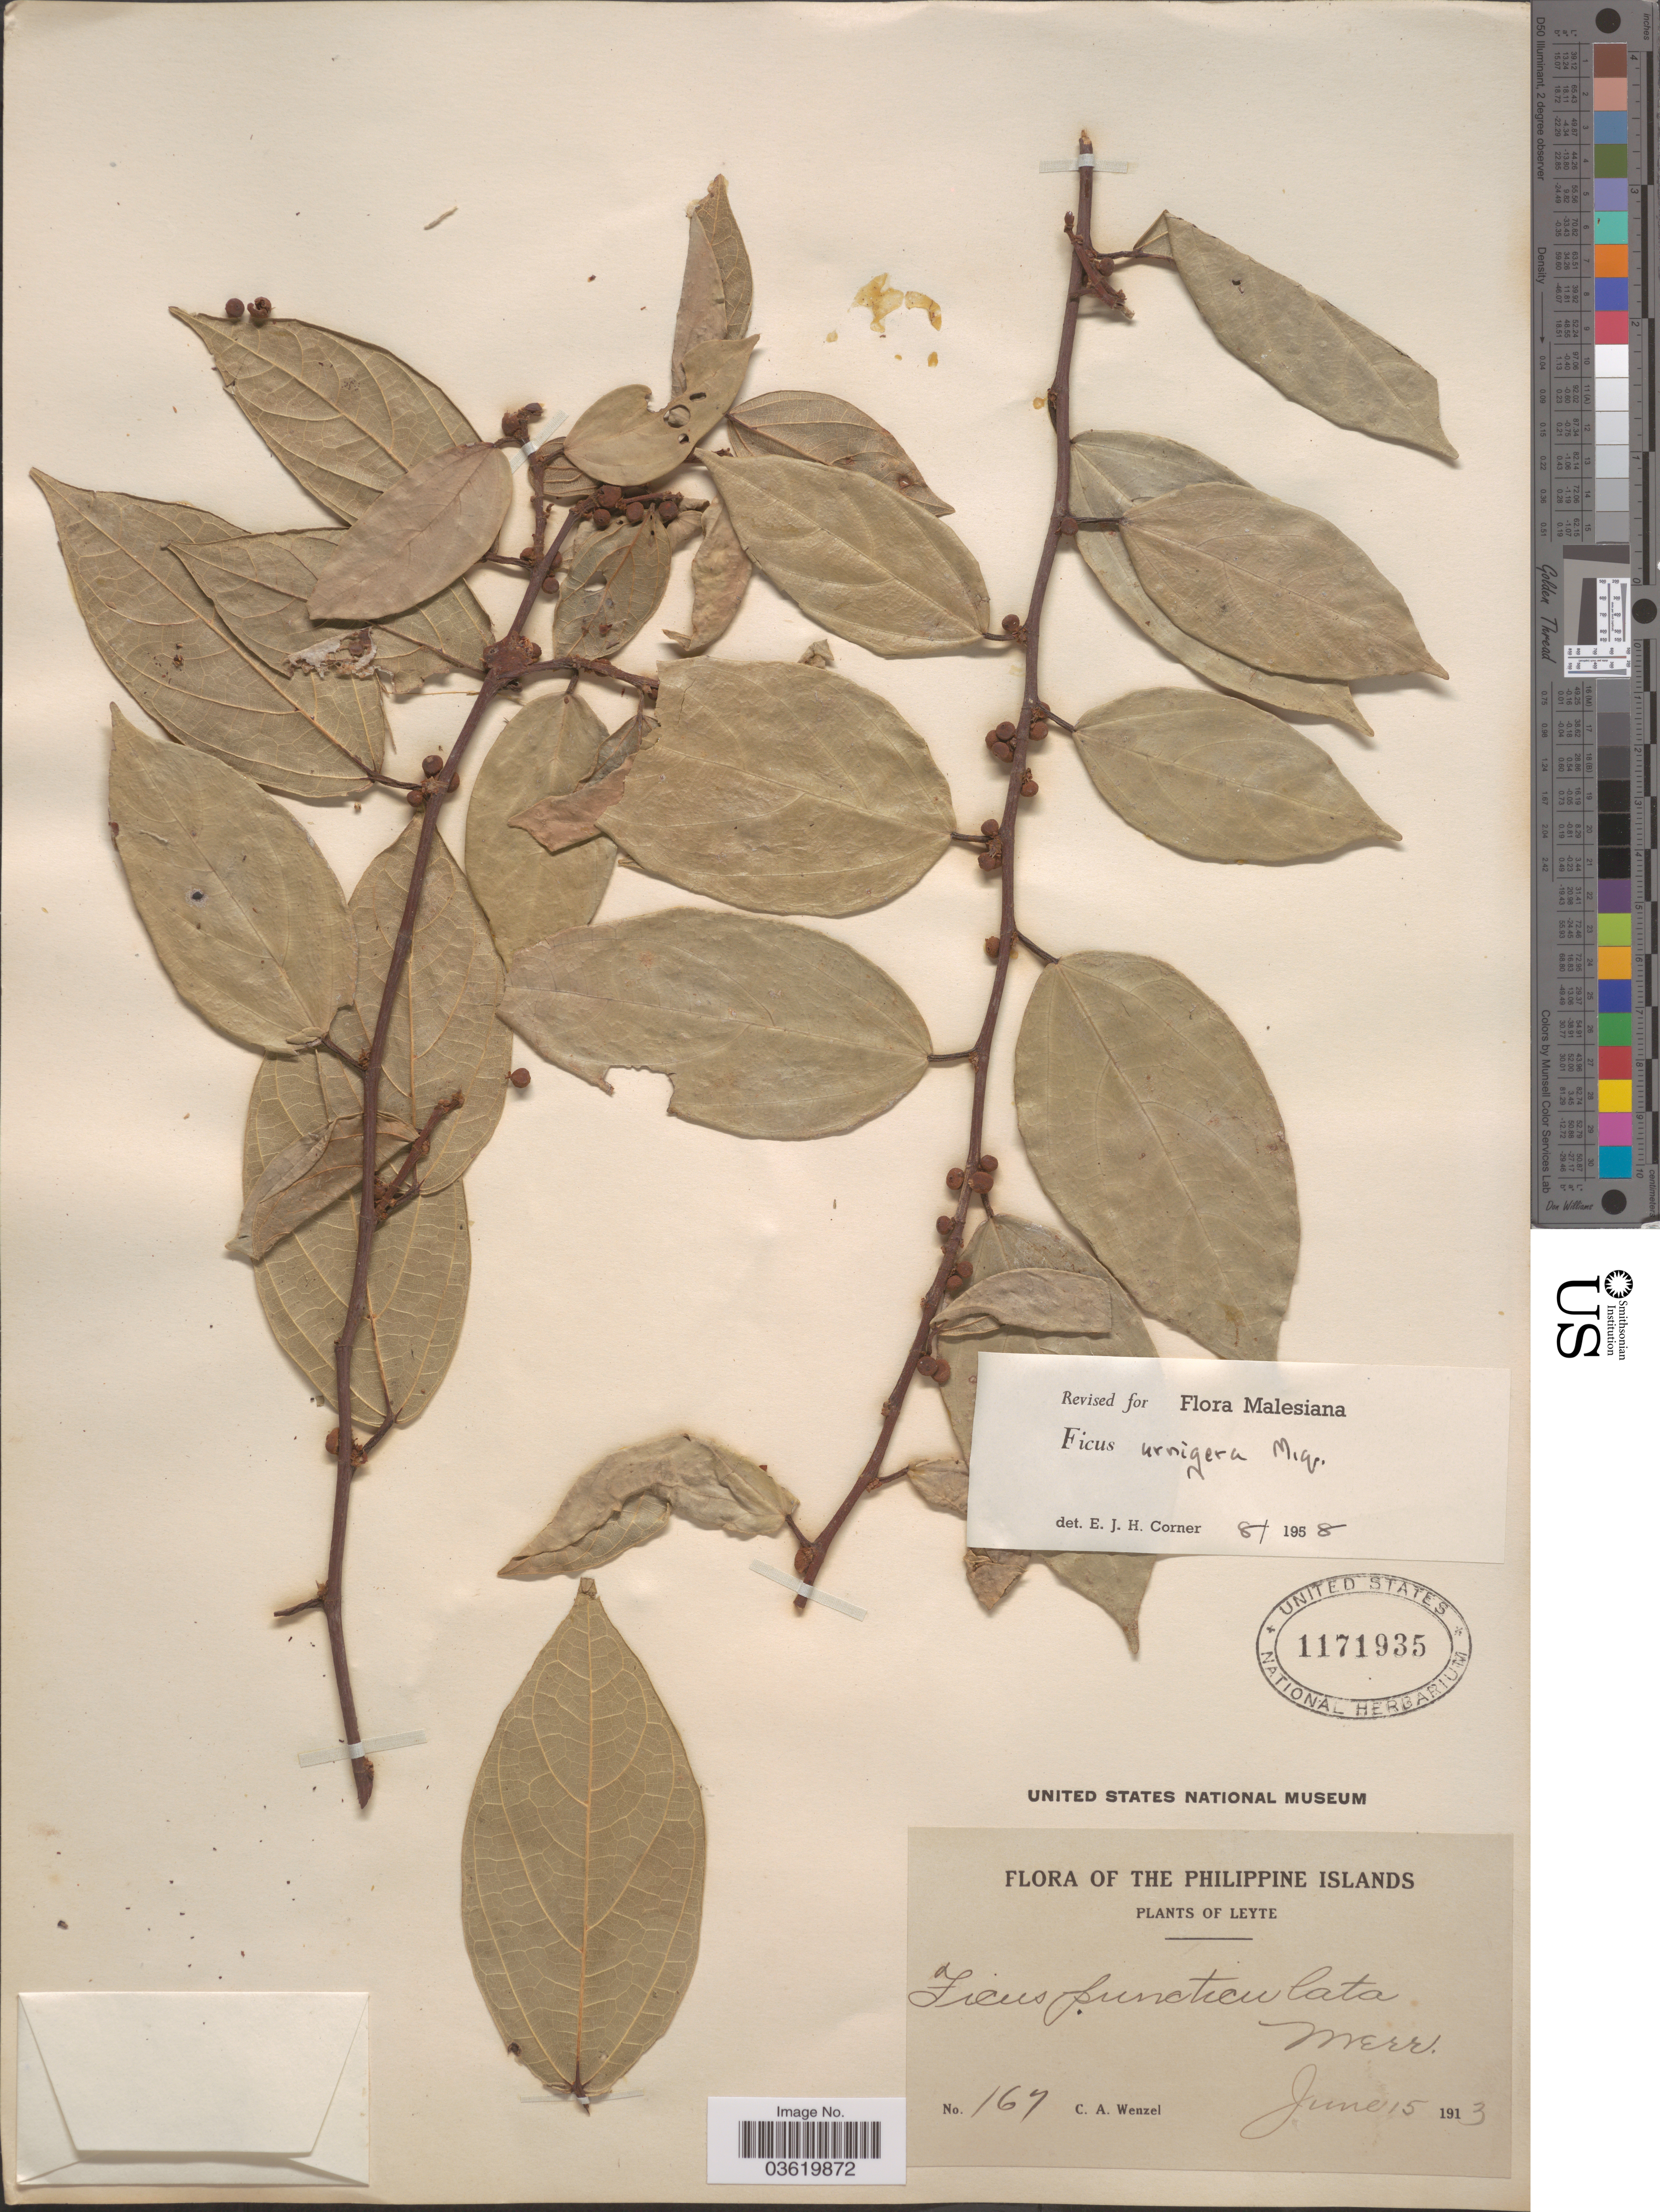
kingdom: Plantae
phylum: Tracheophyta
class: Magnoliopsida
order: Rosales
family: Moraceae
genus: Ficus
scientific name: Ficus urnigera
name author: Miq.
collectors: C. Wenzel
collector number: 167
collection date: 1913-06-15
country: Philippines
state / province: Eastern Visayas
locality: Philippine Islands. Leyte.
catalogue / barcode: US 1171935